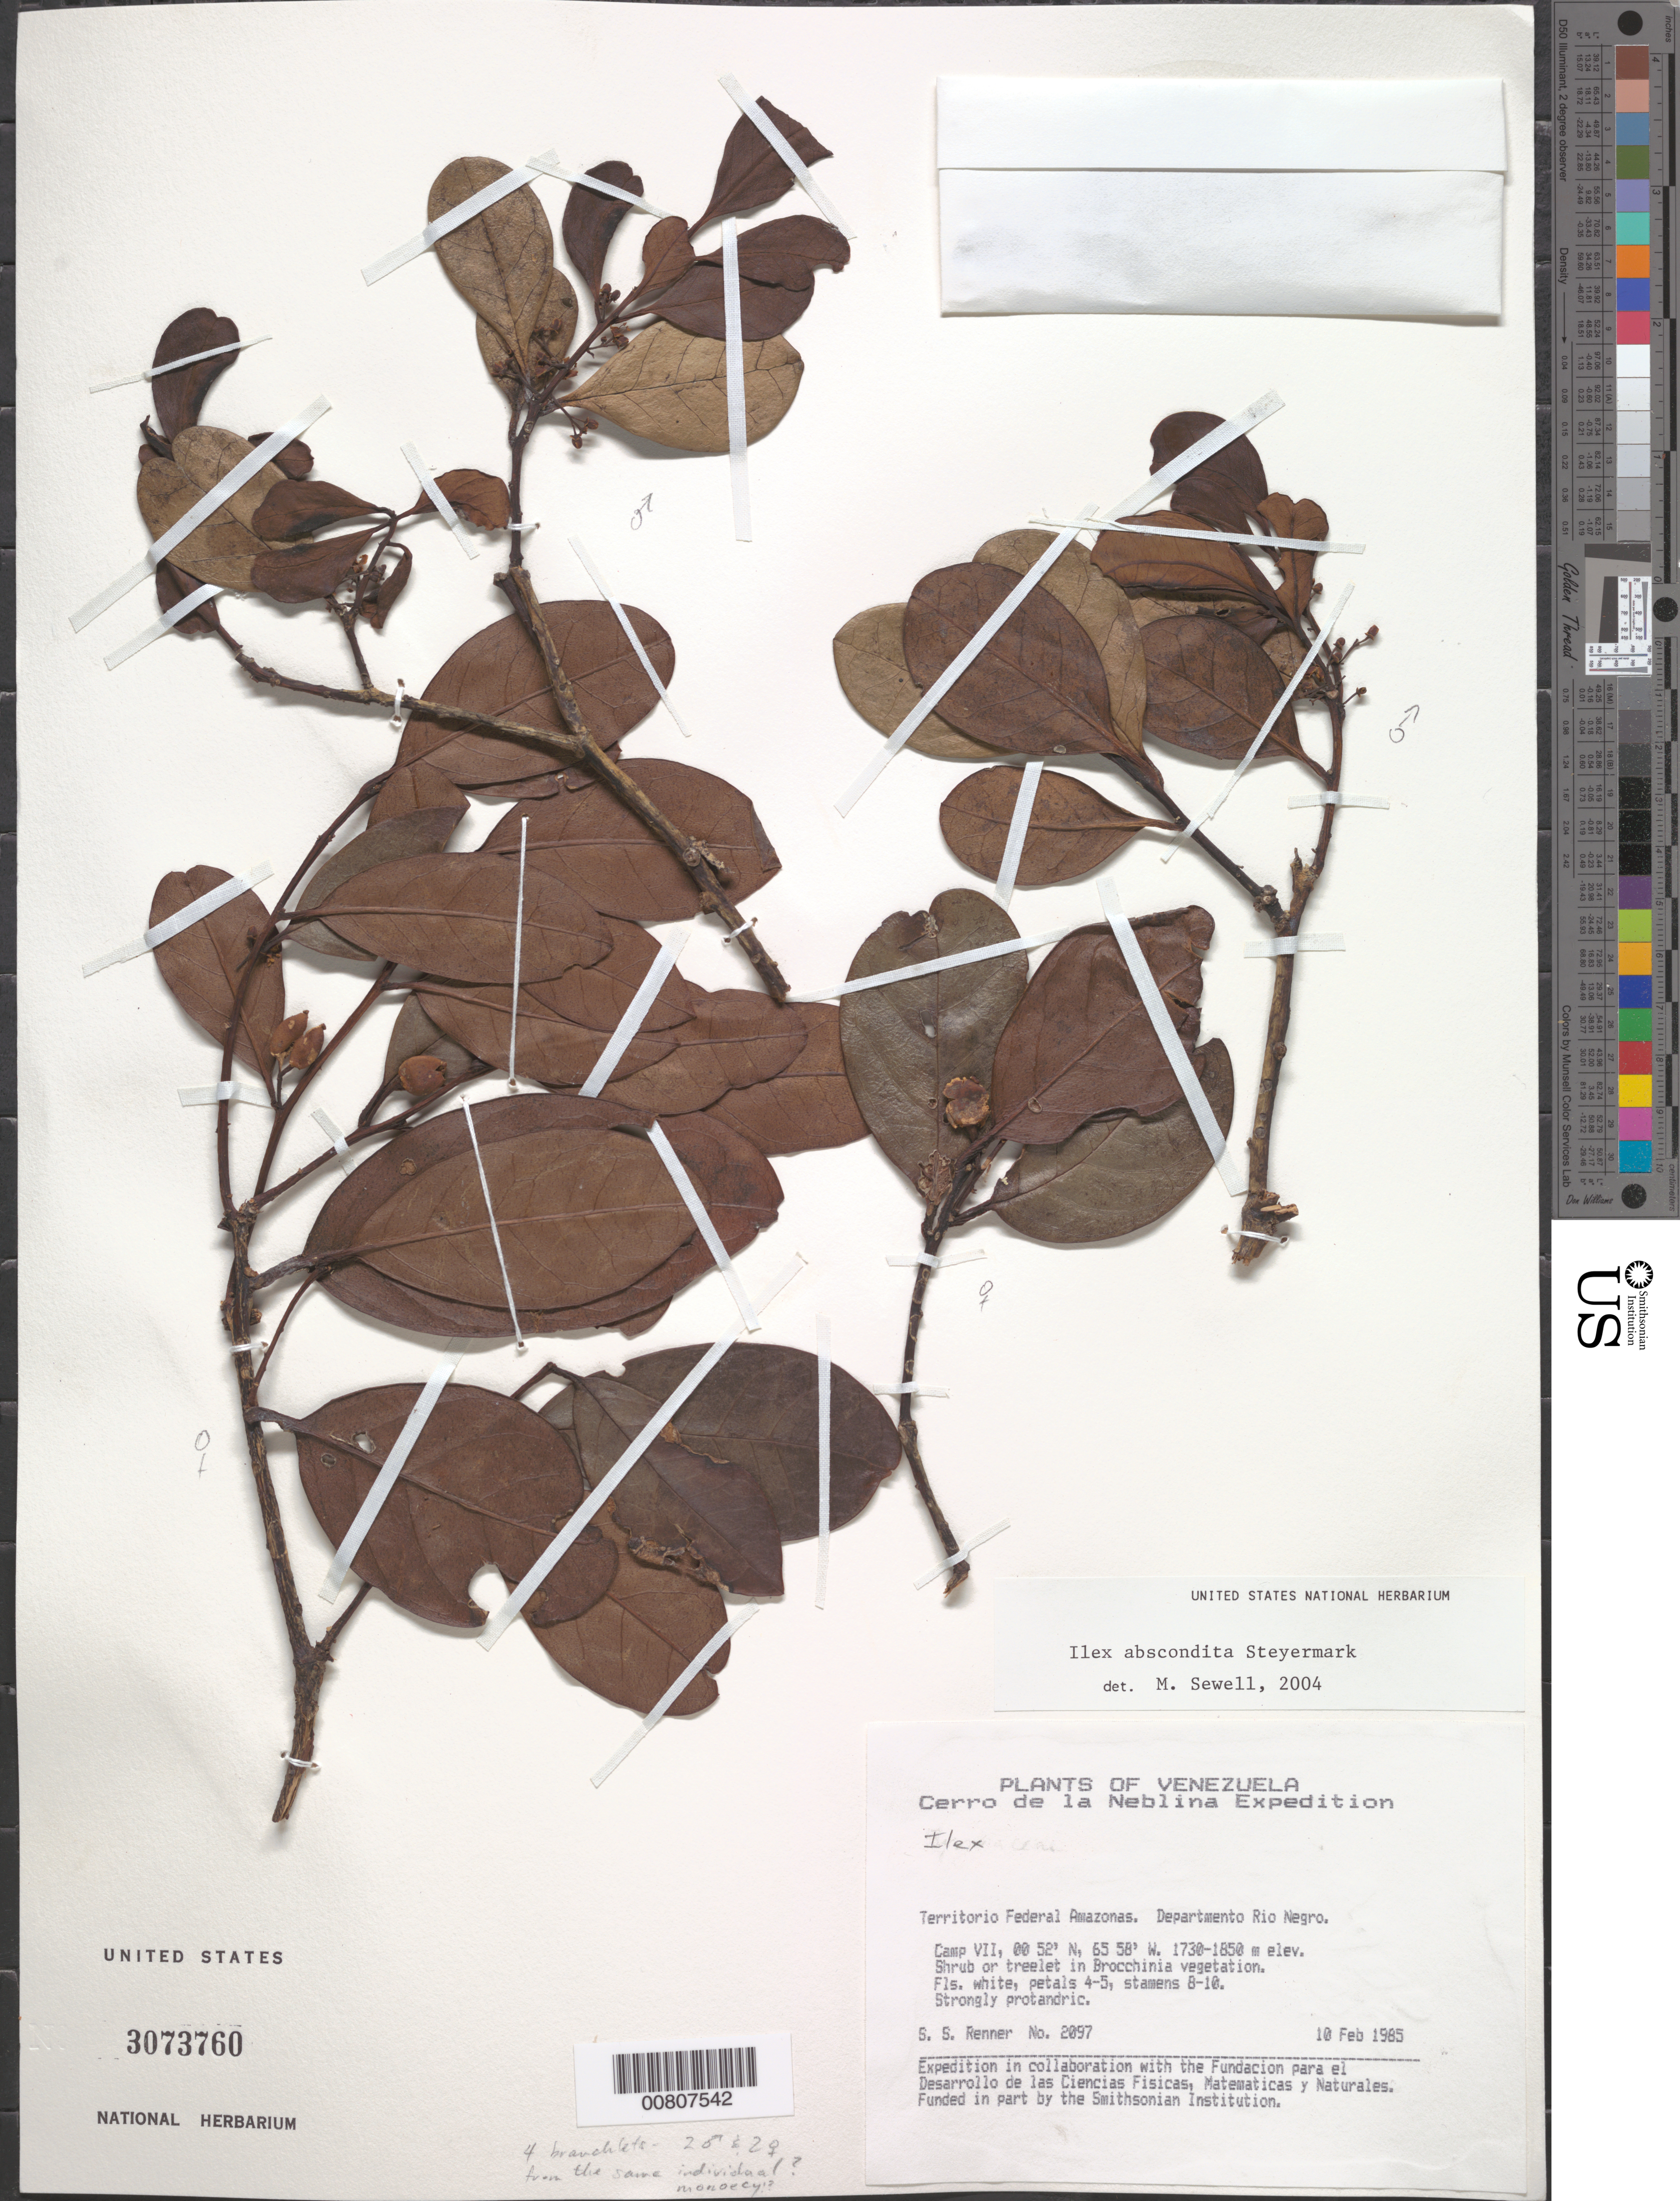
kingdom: Plantae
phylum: Tracheophyta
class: Magnoliopsida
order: Aquifoliales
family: Aquifoliaceae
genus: Ilex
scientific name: Ilex abscondita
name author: Steyerm.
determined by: Sewell, M.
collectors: S. S. Renner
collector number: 2097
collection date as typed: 10-Feb-85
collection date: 1985-02-10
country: Venezuela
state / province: Amazonas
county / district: Río Negro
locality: Cerro de la Neblina, Camp VII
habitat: Brocchinia vegetation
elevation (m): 1730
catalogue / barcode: US 3073760